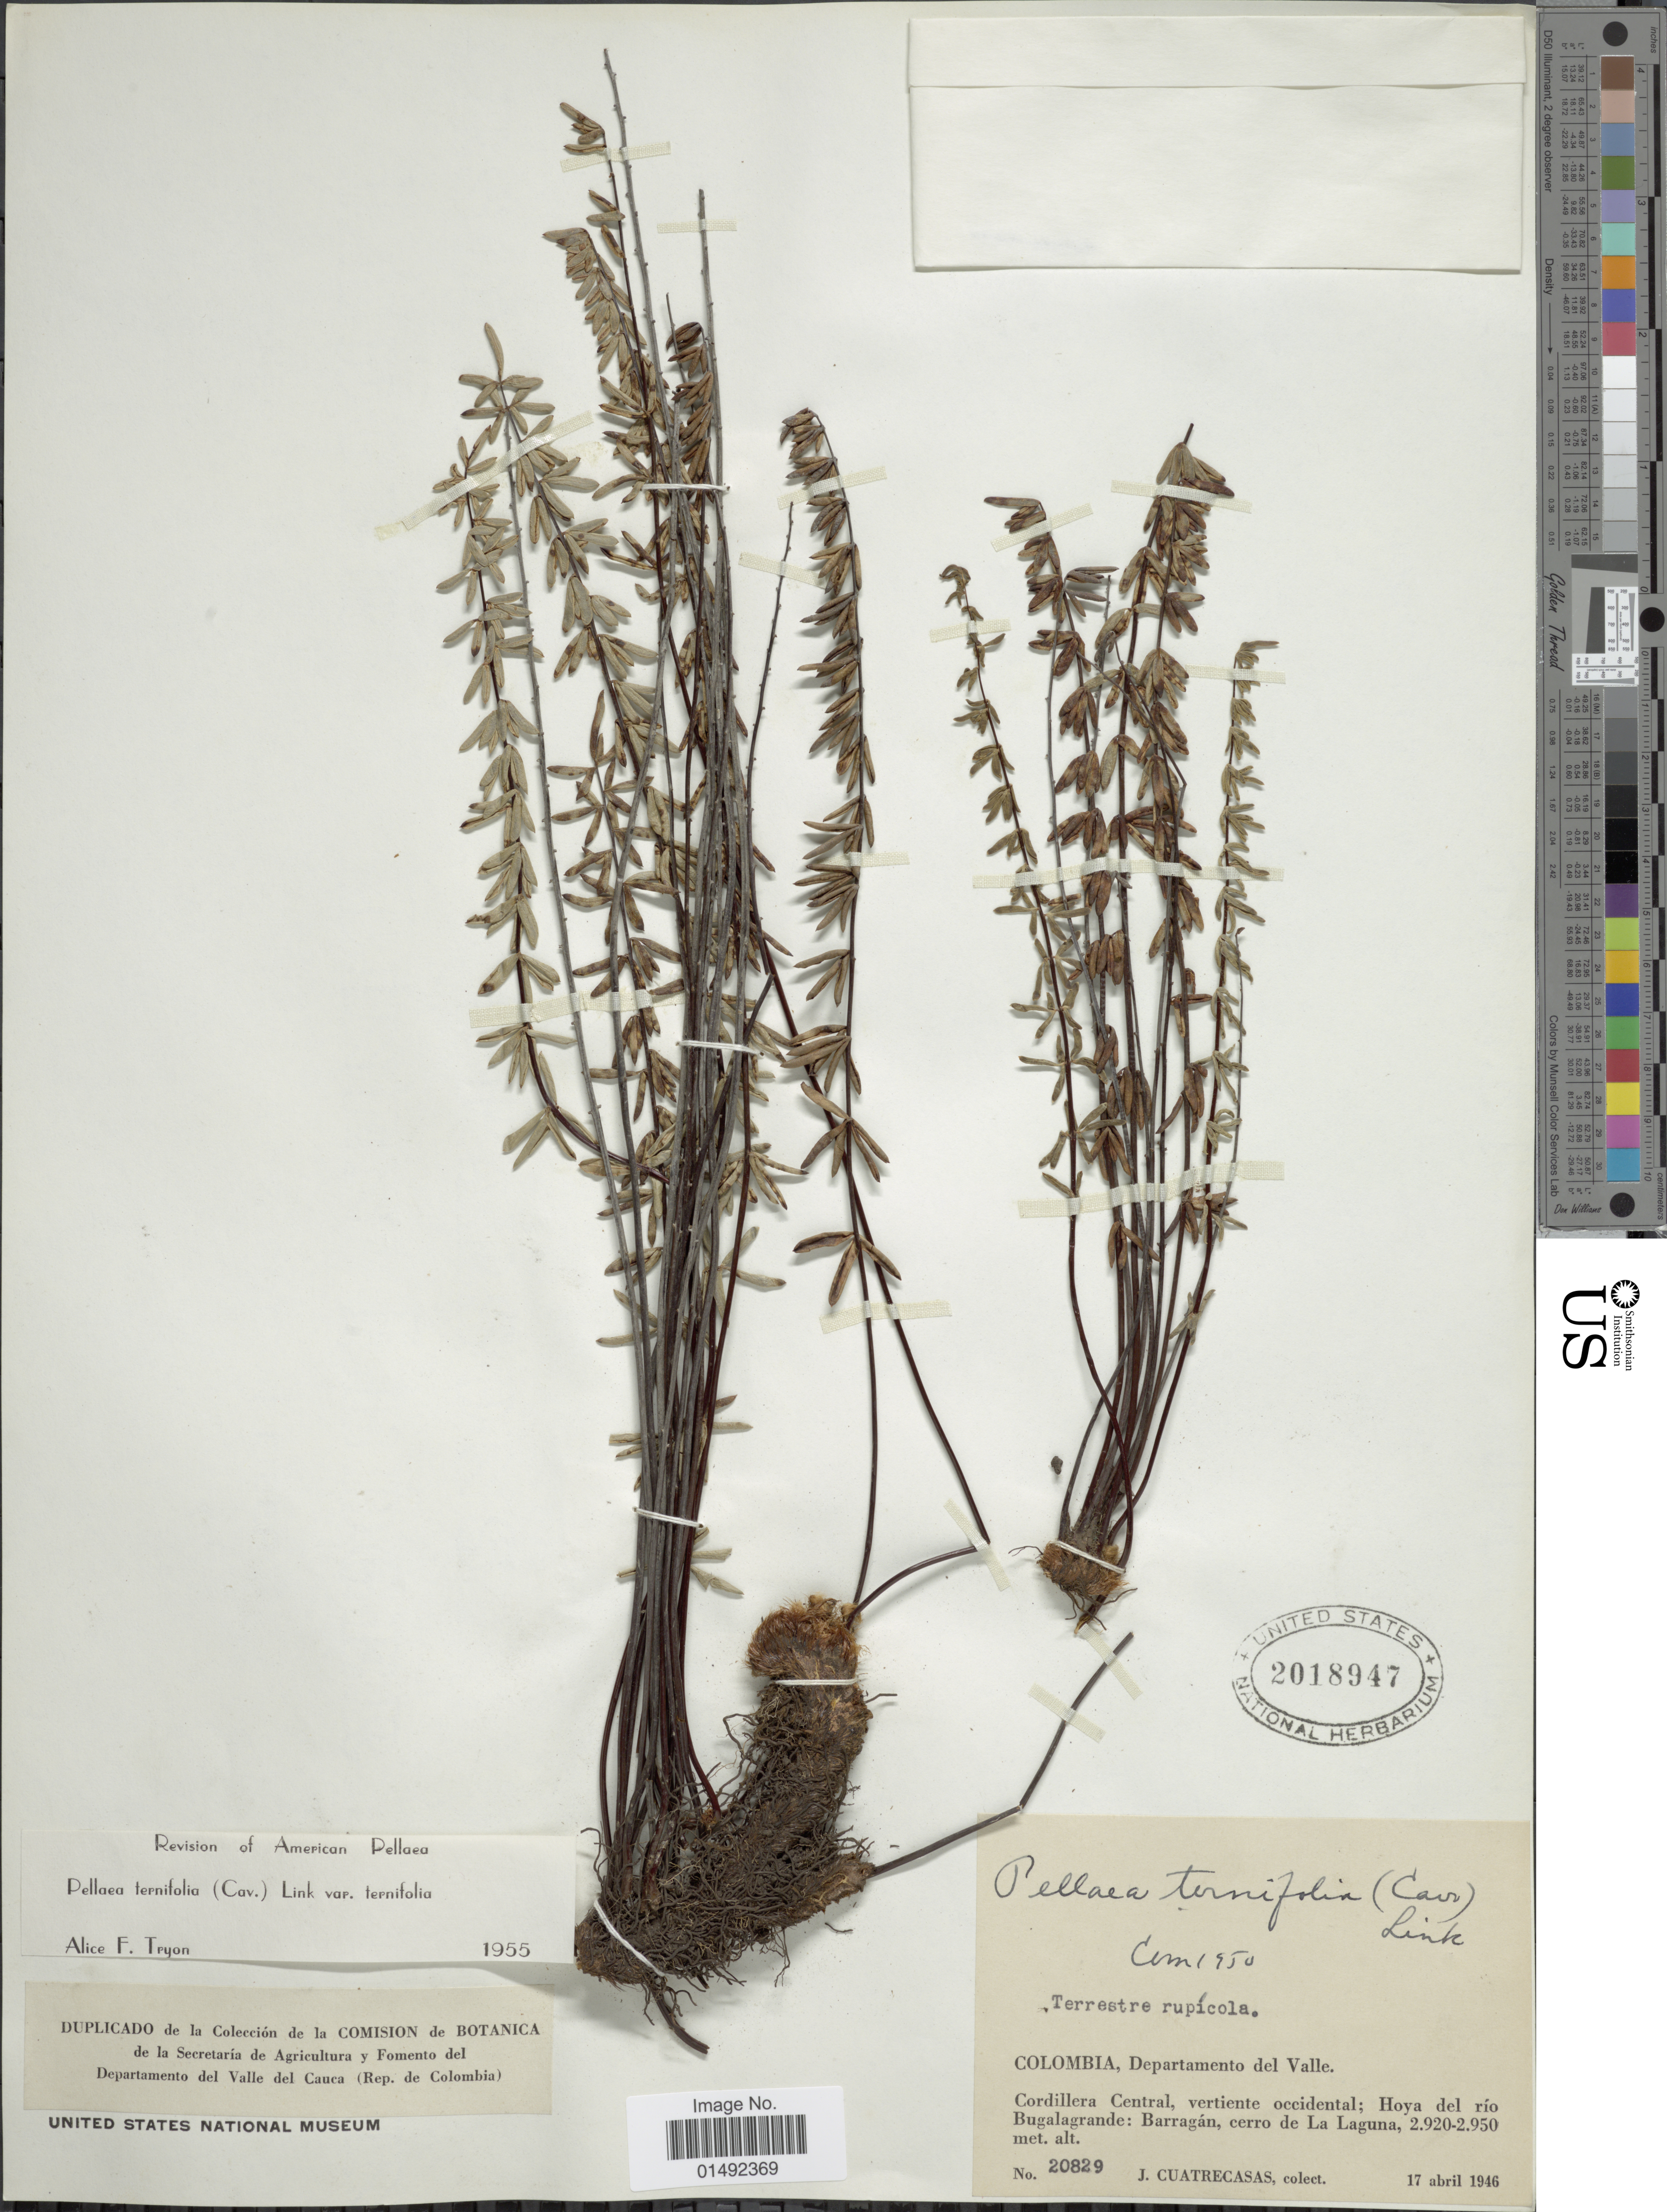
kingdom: Plantae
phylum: Tracheophyta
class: Polypodiopsida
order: Polypodiales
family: Pteridaceae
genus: Pellaea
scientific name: Pellaea ternifolia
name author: (Cav.) Link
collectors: J. Cuatrecasas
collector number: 20829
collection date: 1946-04-17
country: Colombia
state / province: Valle del Cauca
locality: Departamento del valle. Cordillera Central, vertiente occidental; Hoya del río Bugalagrande: Barragán, cerro de La Laguna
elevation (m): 2920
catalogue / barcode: US 2018947